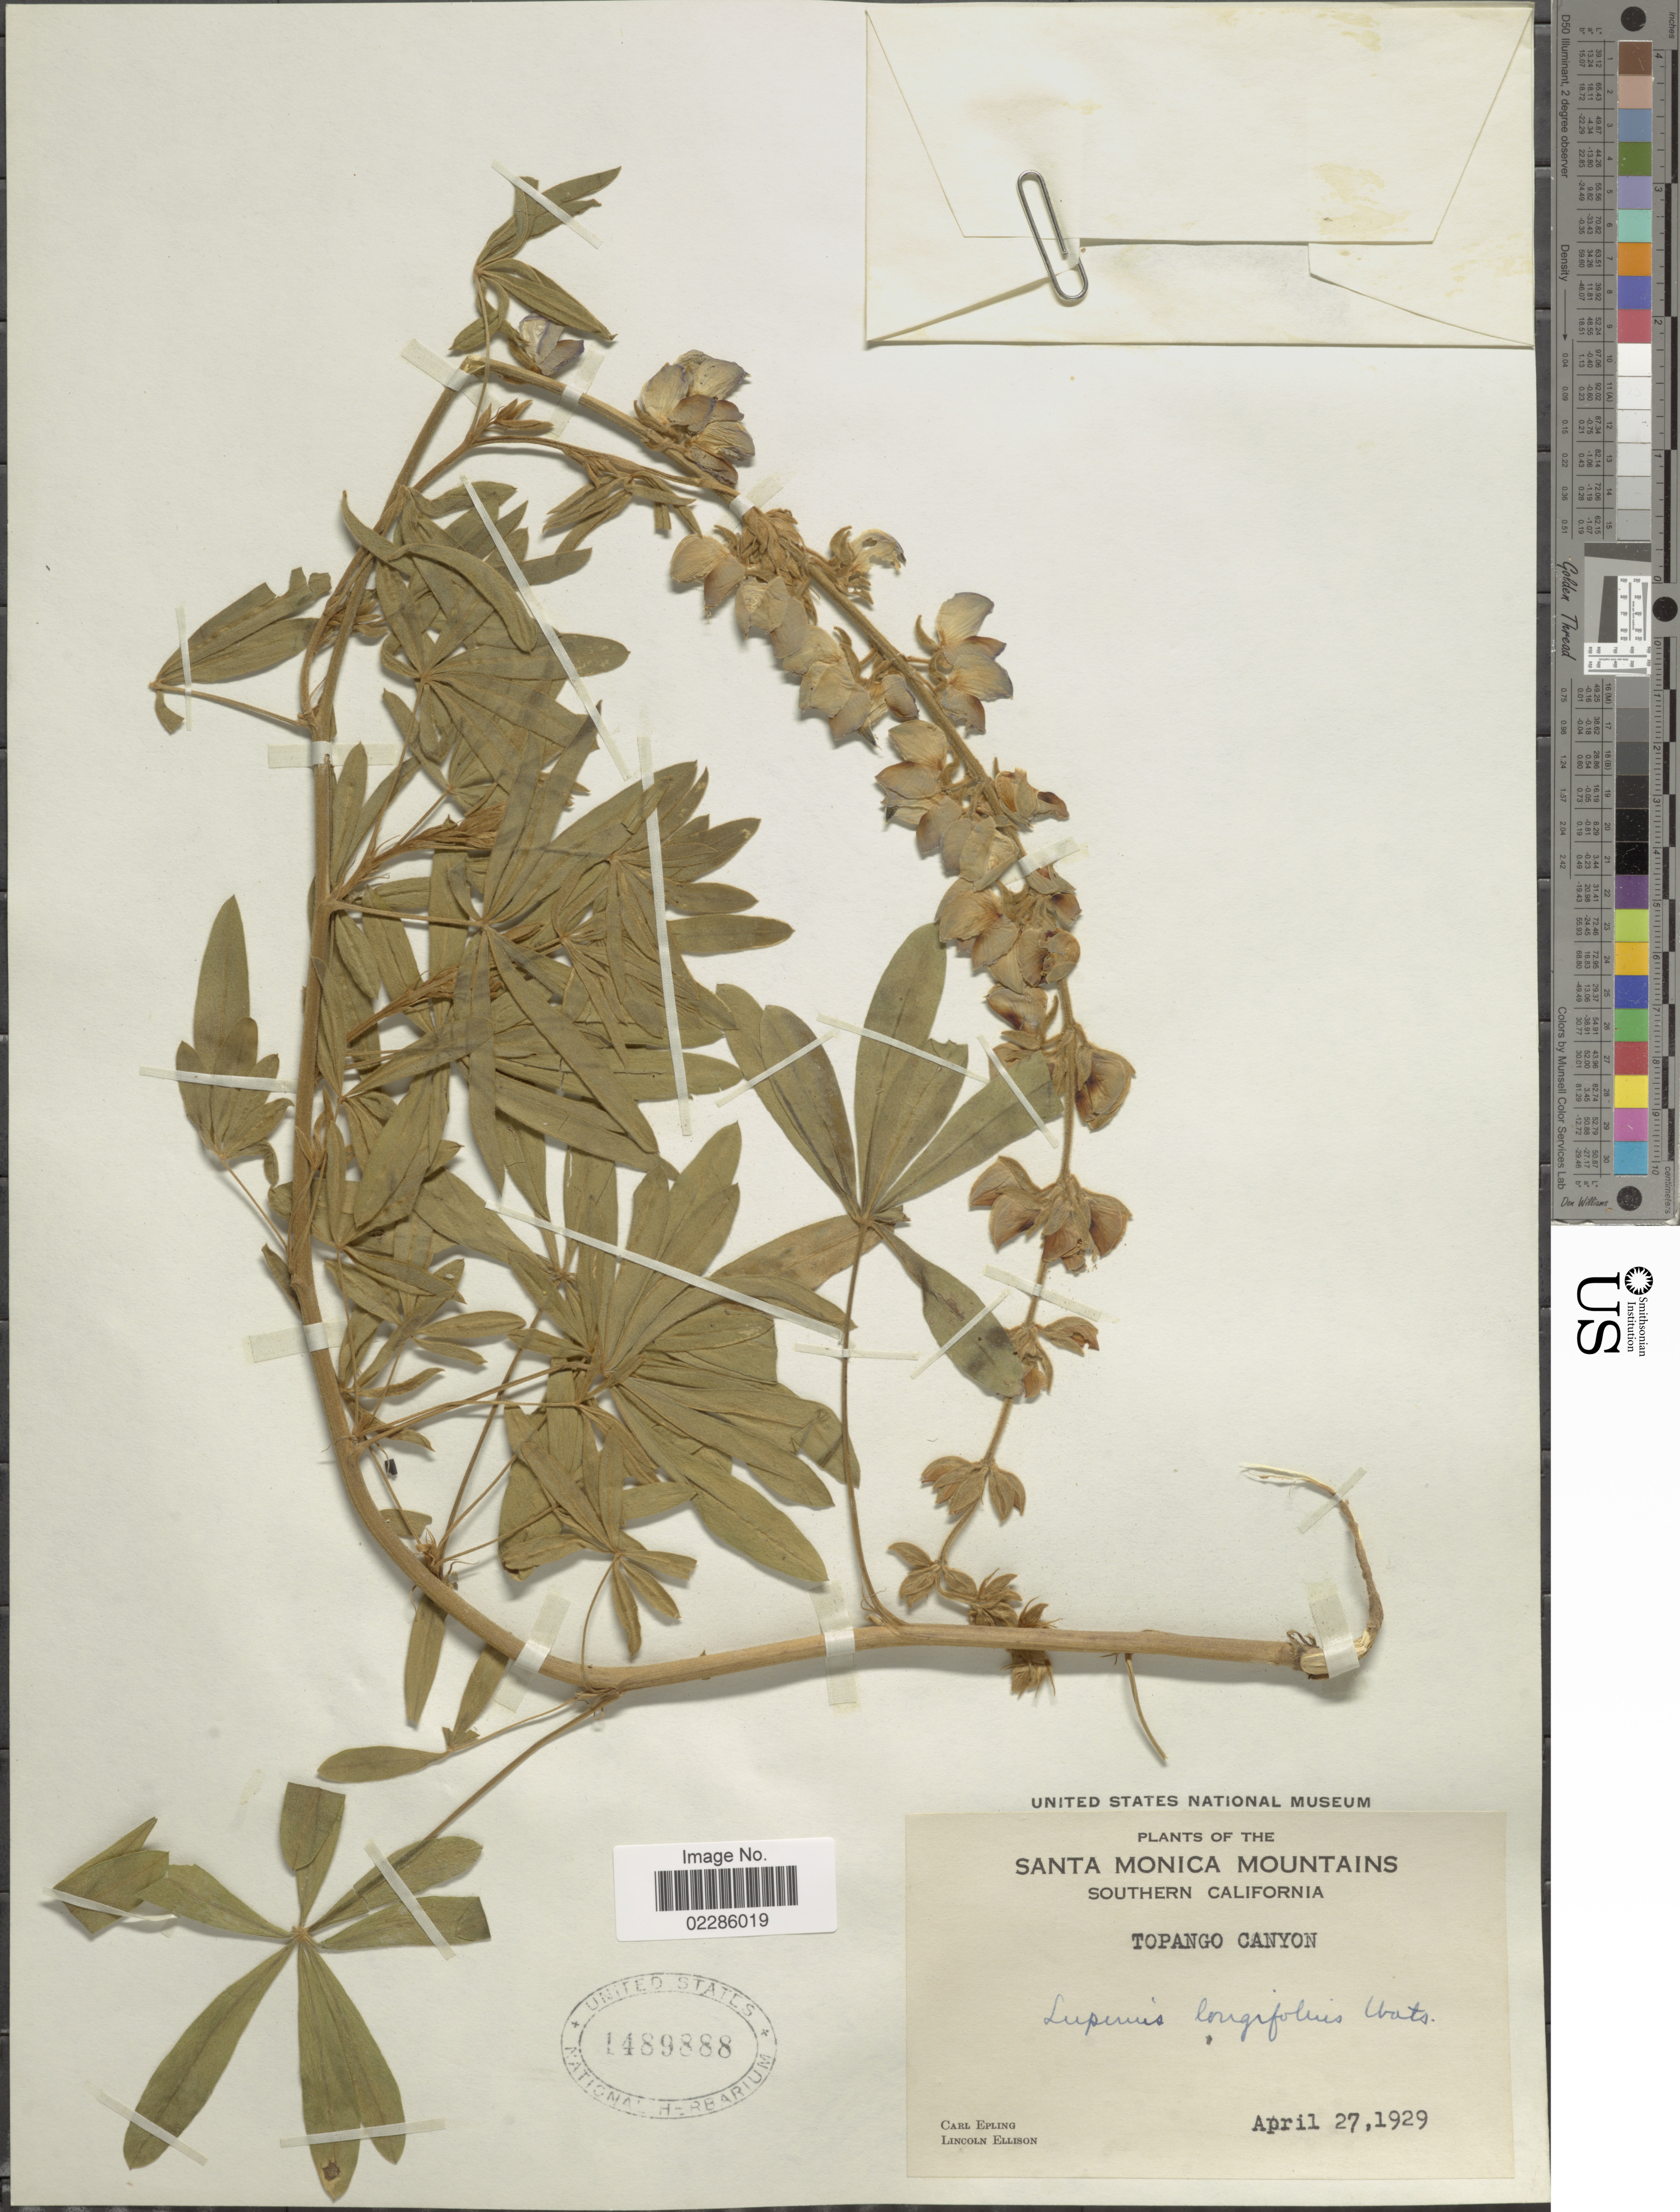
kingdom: Plantae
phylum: Tracheophyta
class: Magnoliopsida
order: Fabales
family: Fabaceae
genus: Lupinus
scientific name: Lupinus longifolius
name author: (S. Watson) Abrams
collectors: C. C. Epling & L. Ellison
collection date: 1929-04-27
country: United States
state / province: California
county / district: Los Angeles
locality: Santa Monica, Southern California, Topango Canyon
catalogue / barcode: US 1489888